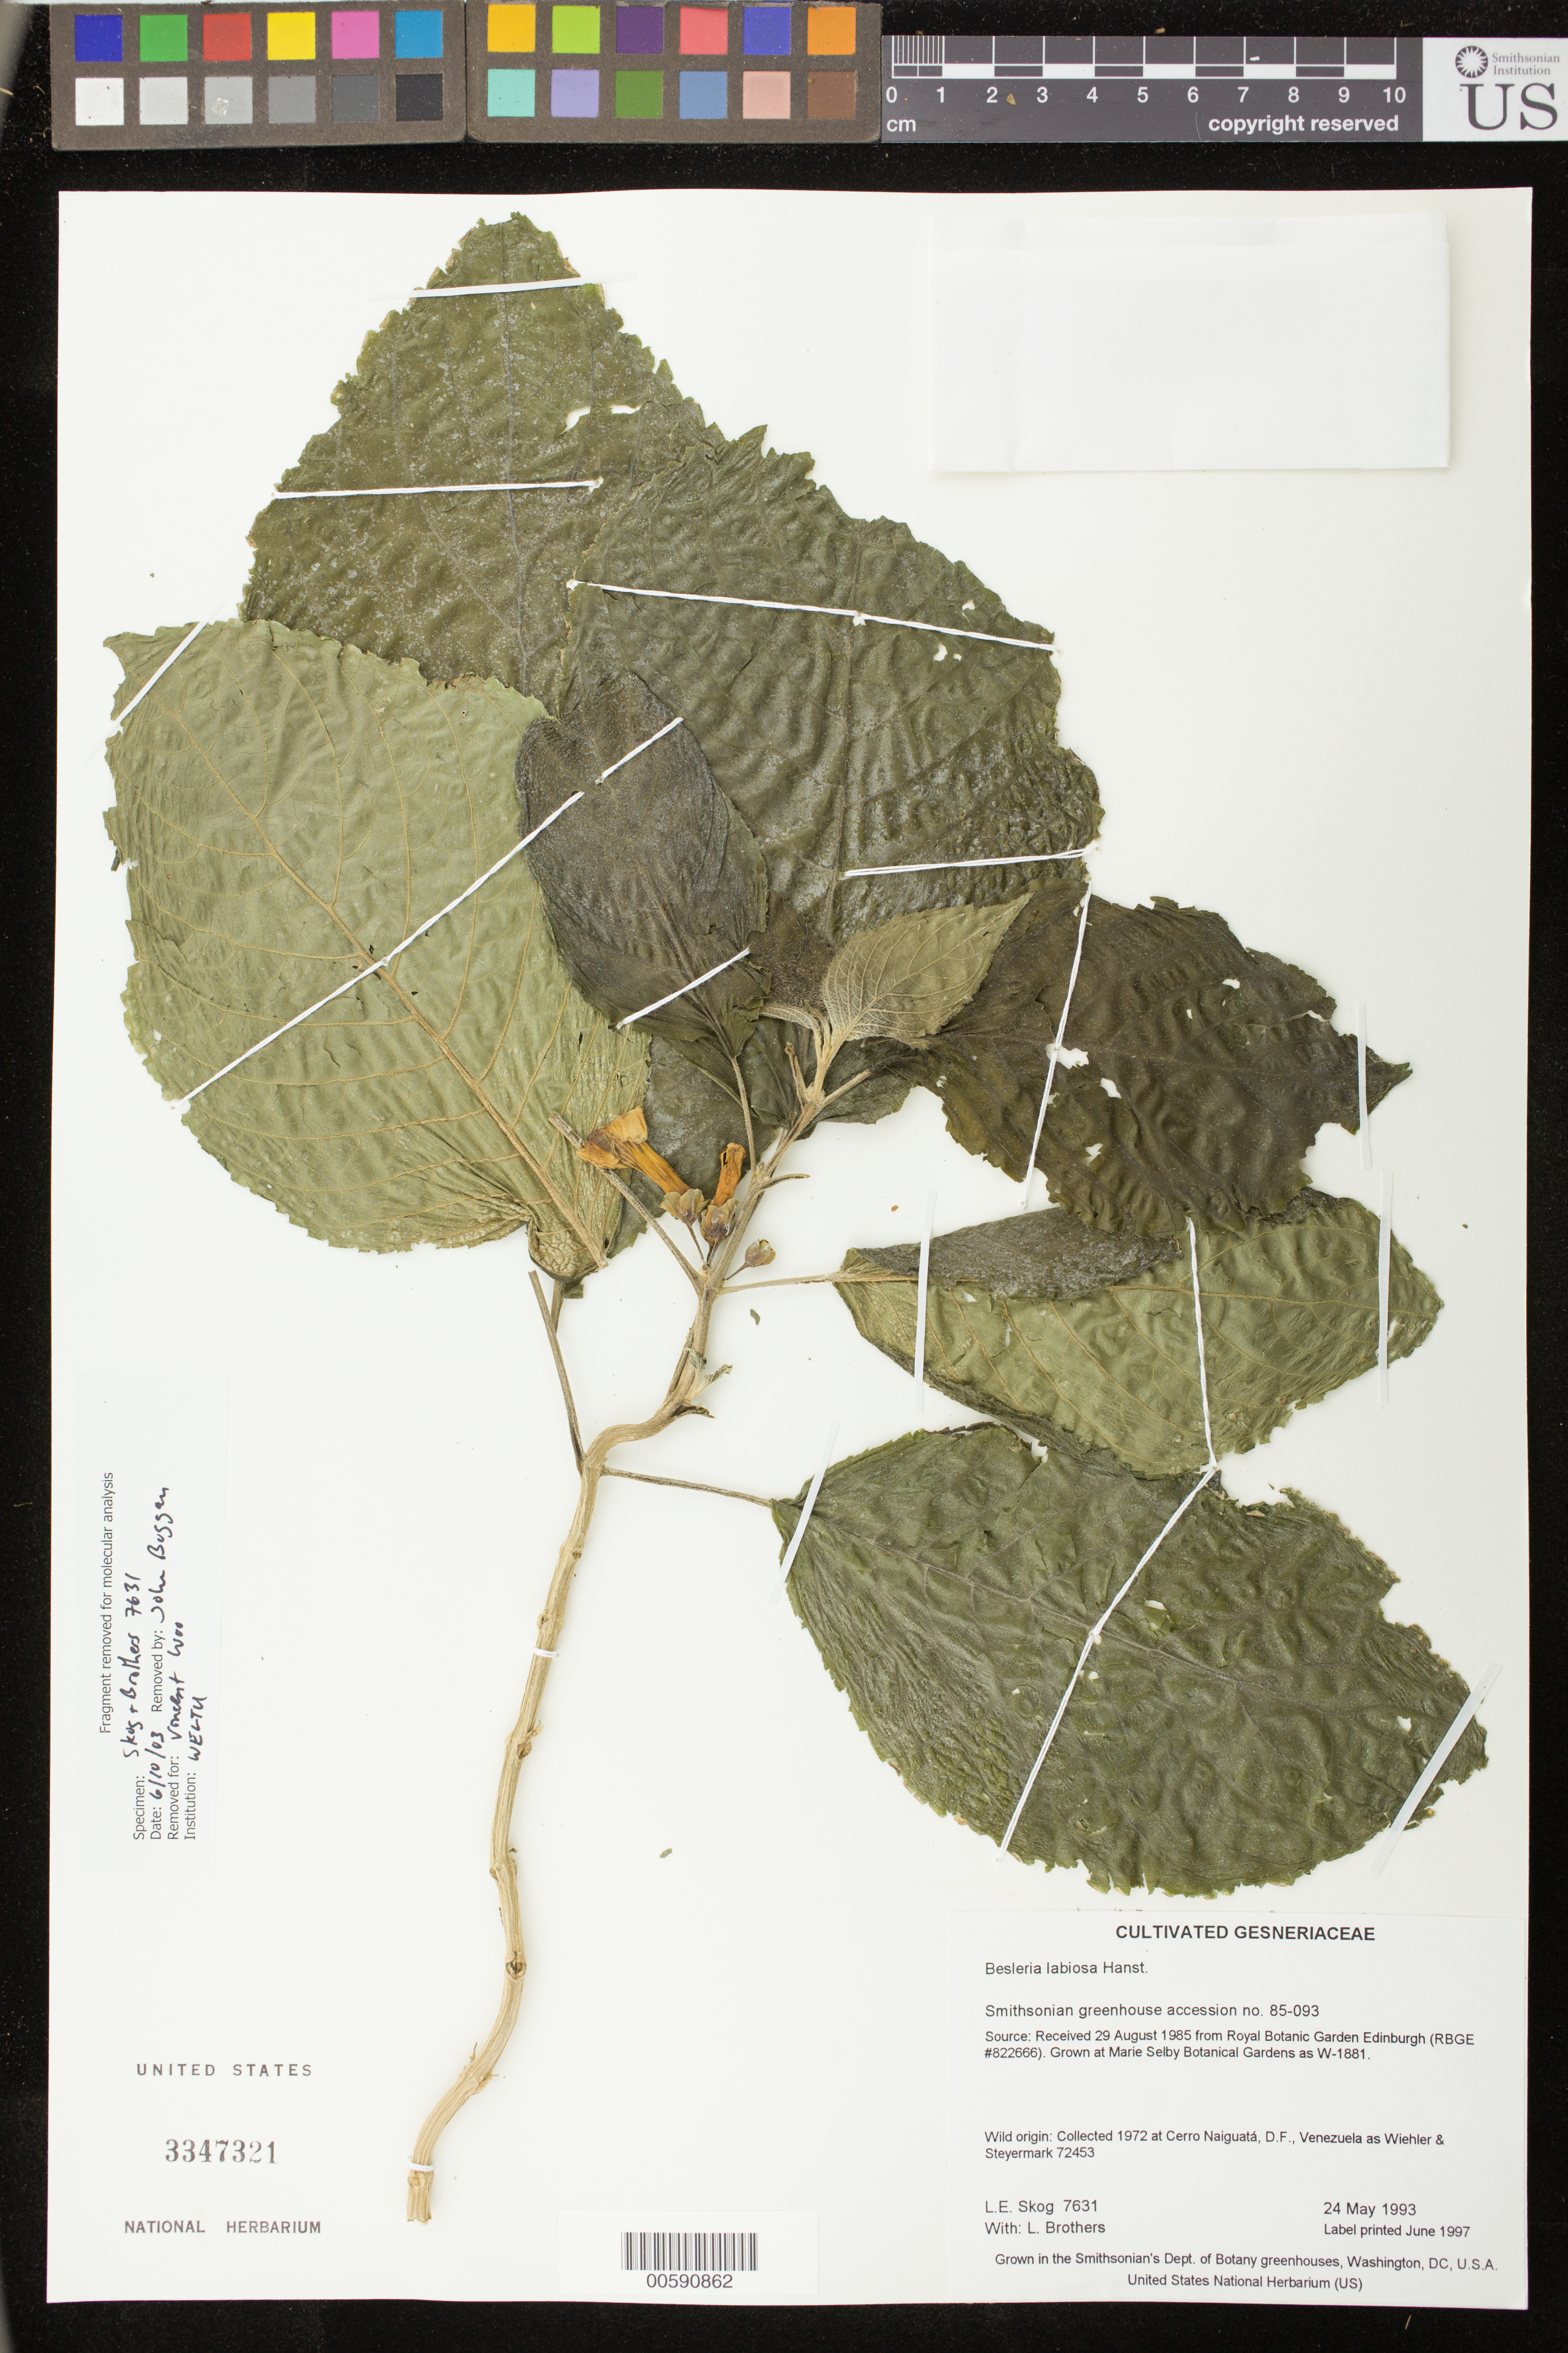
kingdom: Plantae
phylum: Tracheophyta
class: Magnoliopsida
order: Lamiales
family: Gesneriaceae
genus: Besleria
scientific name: Besleria labiosa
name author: Hanst.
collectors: L. E. Skog & L. Brothers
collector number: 7631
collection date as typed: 24 May 1993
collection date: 1993-05-24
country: Venezuela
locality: Grown in the Smithsonian's Dept. of Botany greenhouses, Washington, DC, U.S.A.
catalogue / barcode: US 3347321